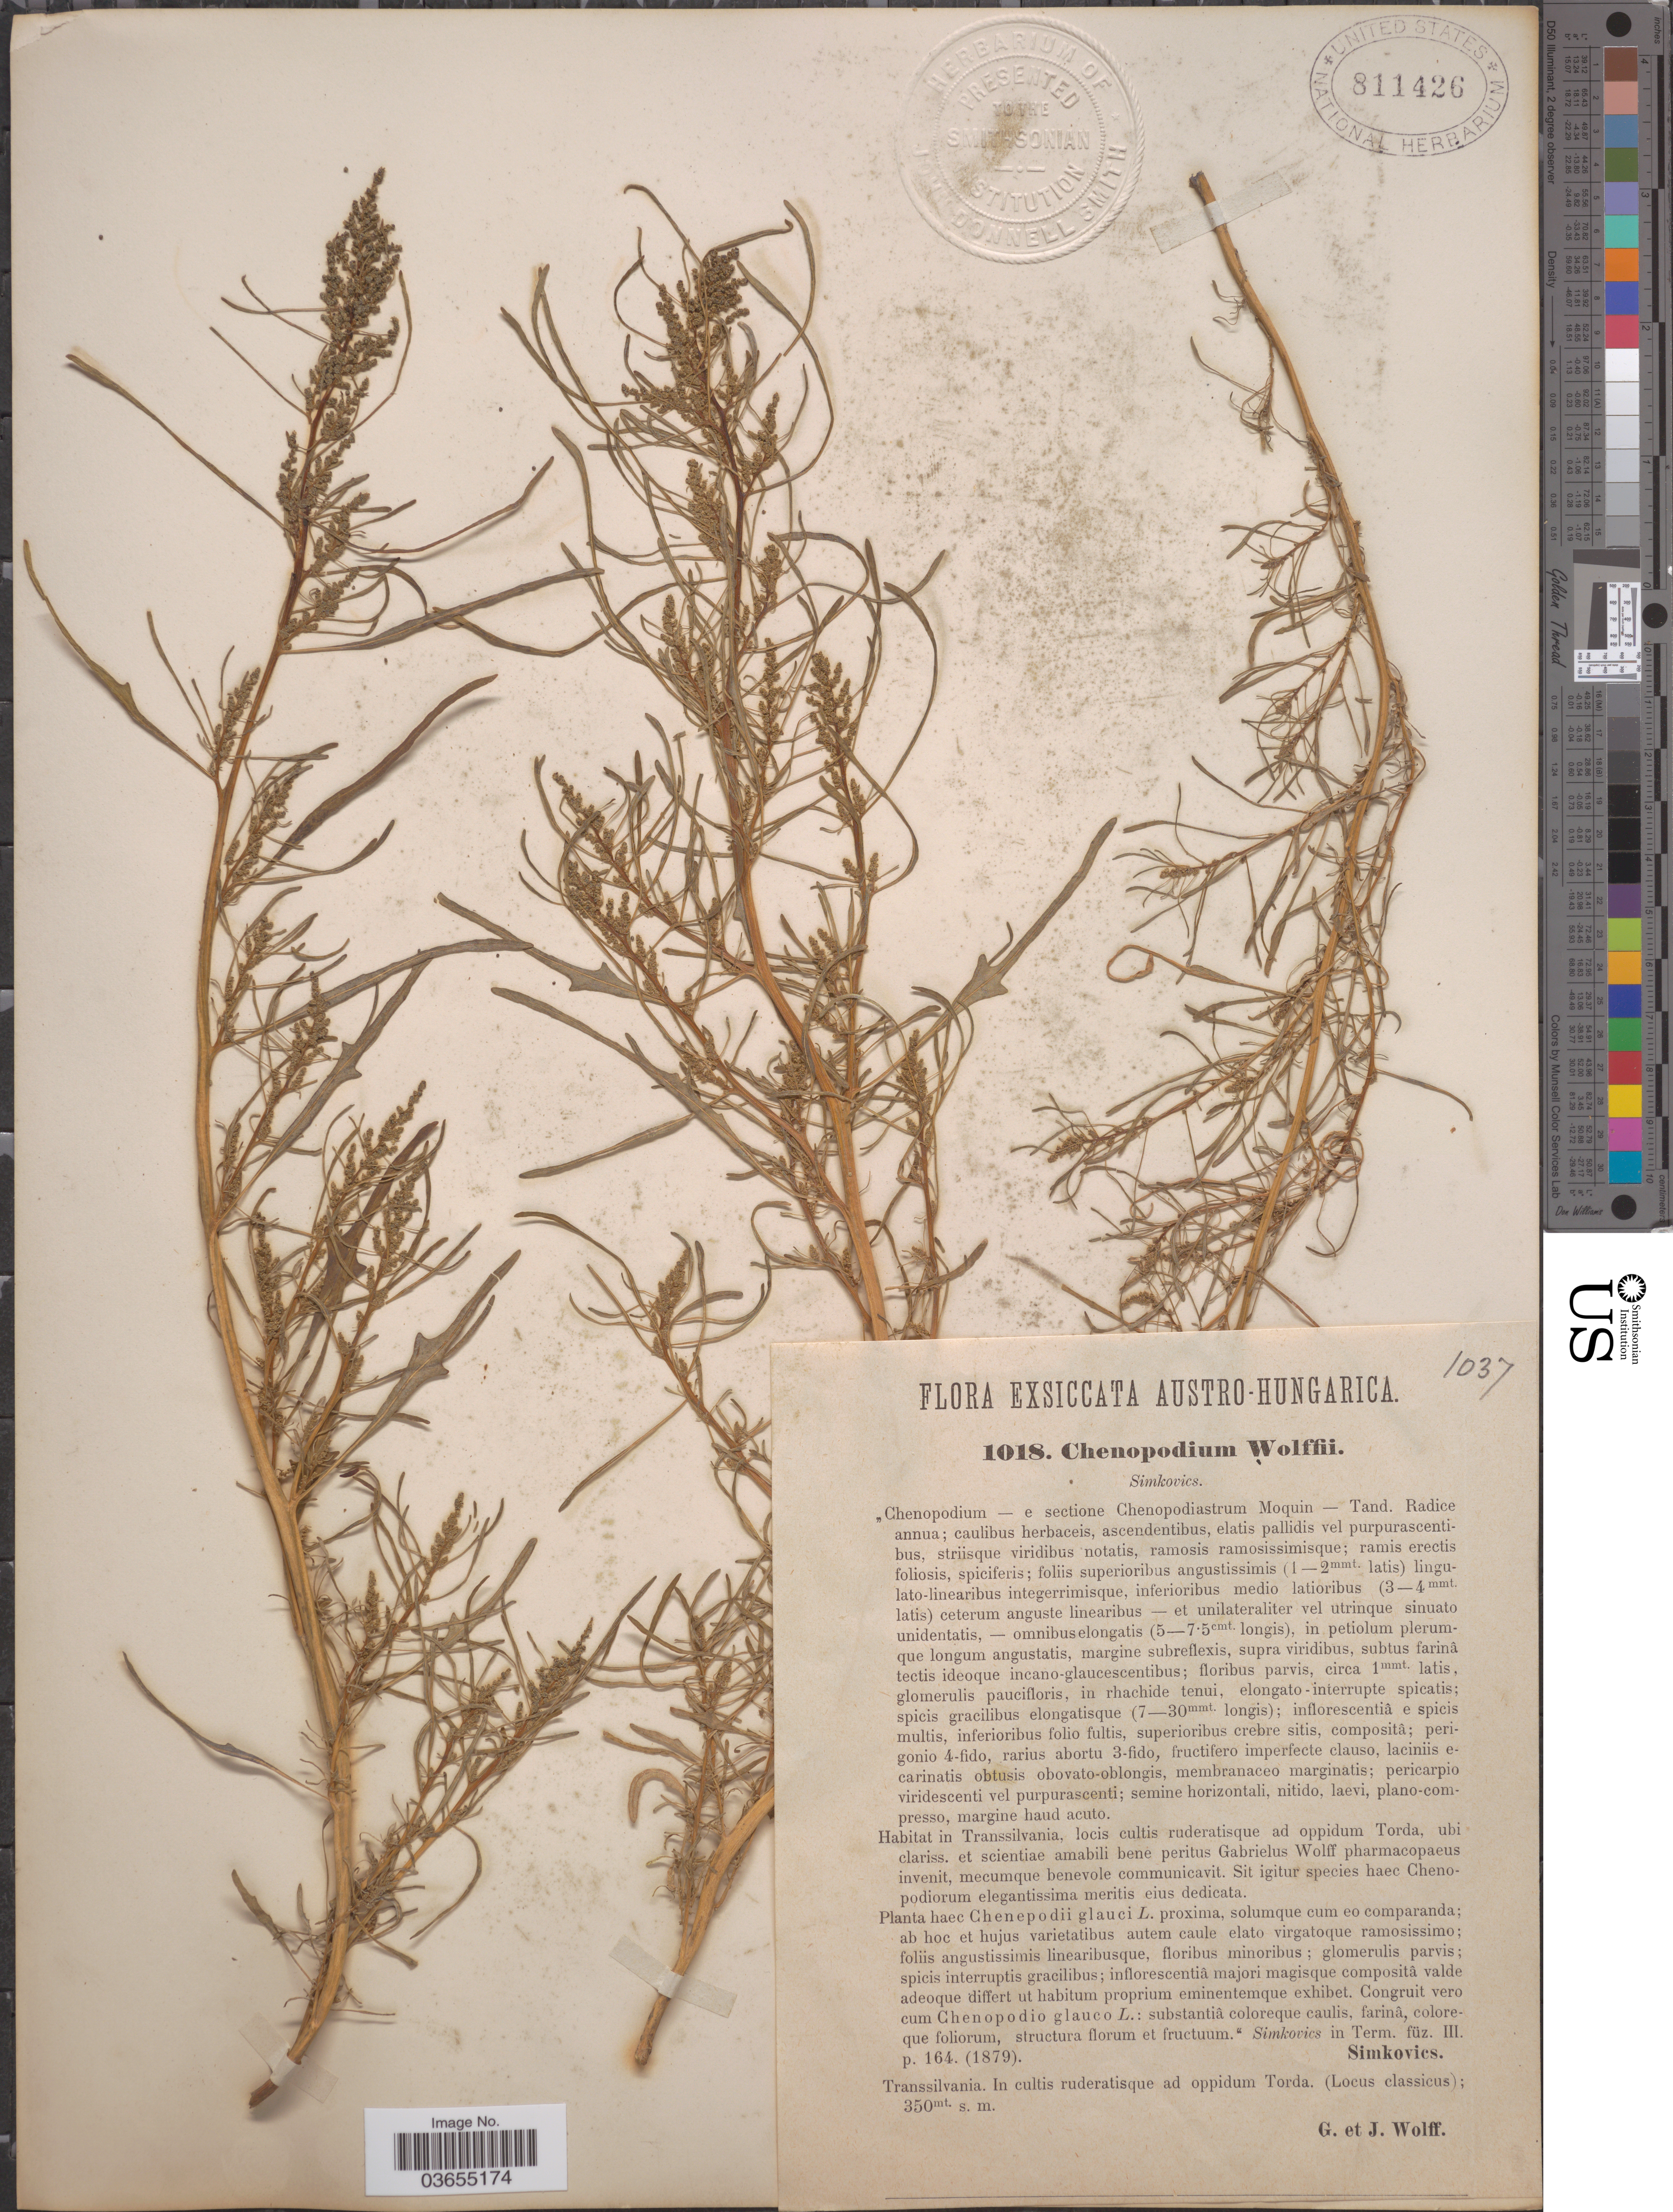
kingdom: Plantae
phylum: Tracheophyta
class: Magnoliopsida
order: Caryophyllales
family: Amaranthaceae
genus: Chenopodium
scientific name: Chenopodium wolfii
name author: Rydb.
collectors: G. Wolff & J. Wolff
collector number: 1018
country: Romania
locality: Austro-Hungarica. Transsilvania. In cultis ruderatisque ad oppidum Torda.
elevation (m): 350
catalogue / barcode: US 811426